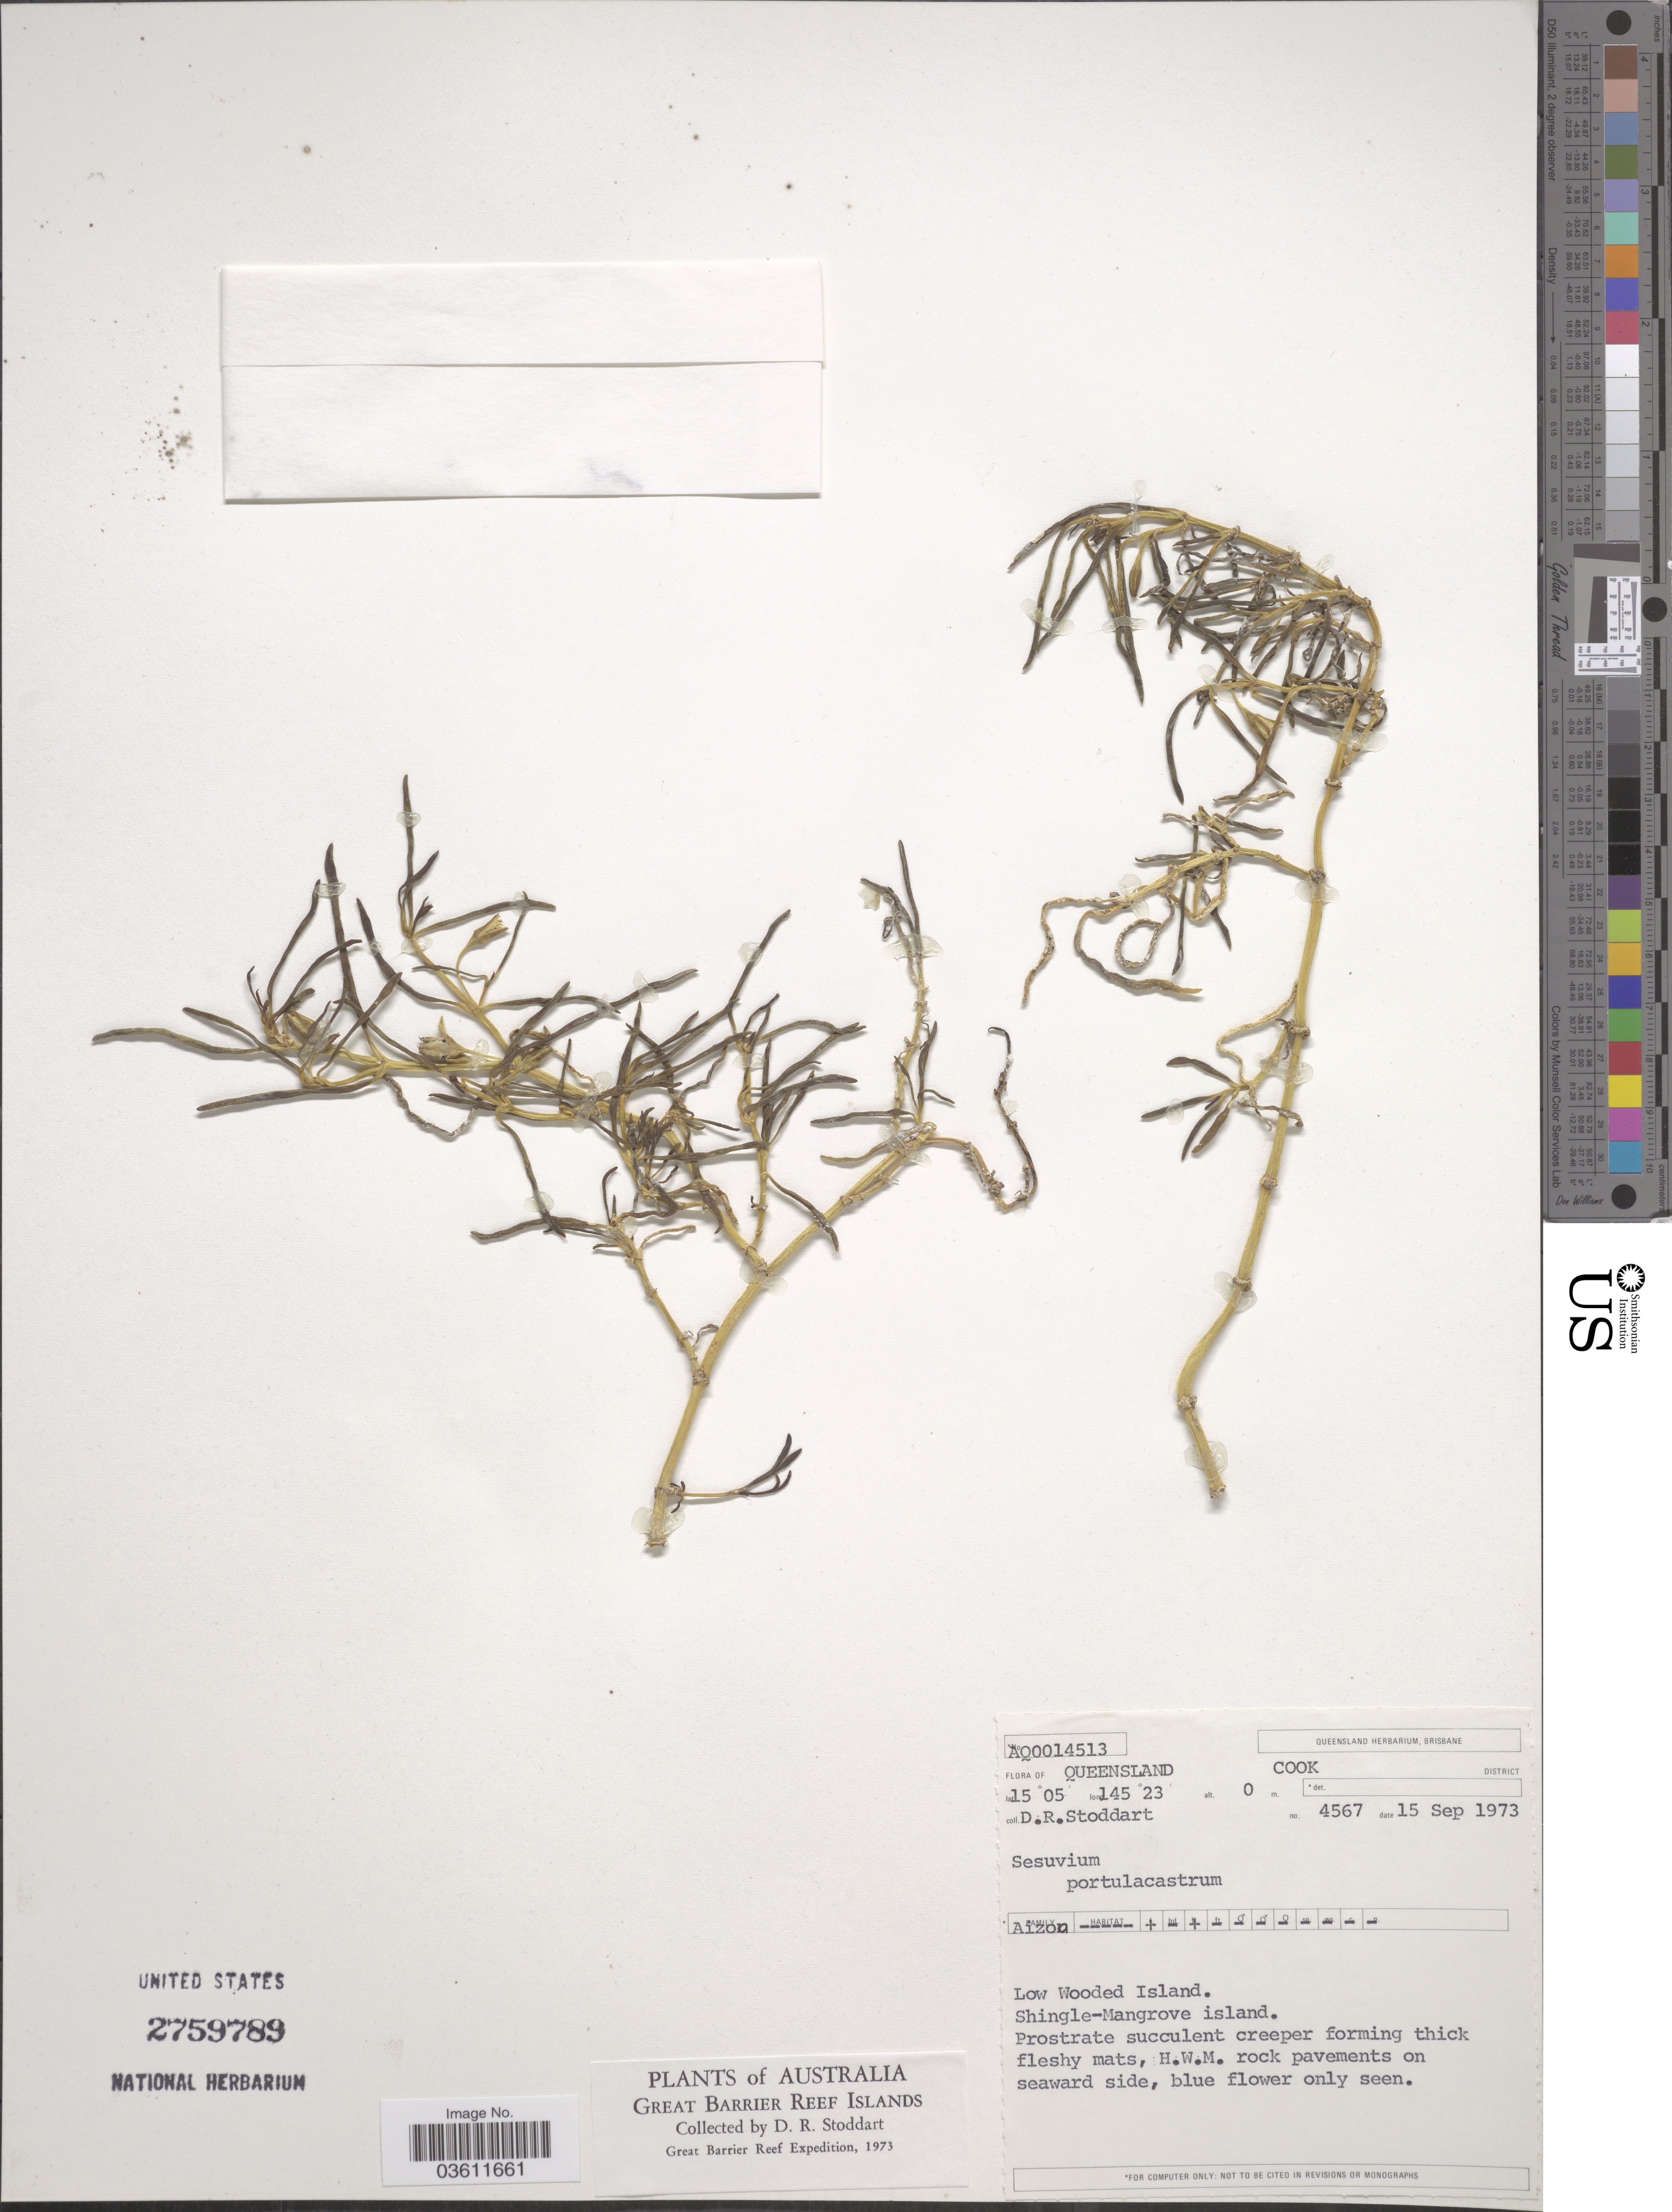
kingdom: Plantae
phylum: Tracheophyta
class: Magnoliopsida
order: Caryophyllales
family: Aizoaceae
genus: Sesuvium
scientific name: Sesuvium portulacastrum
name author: (L.) L.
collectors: D. R. Stoddart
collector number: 4567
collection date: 1973-09-15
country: Australia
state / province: Queensland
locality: Cook District. Low Wooded Island. Shingle-Mangrove island. Great Barrier Reef Islands.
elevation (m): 0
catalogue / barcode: US 2759789